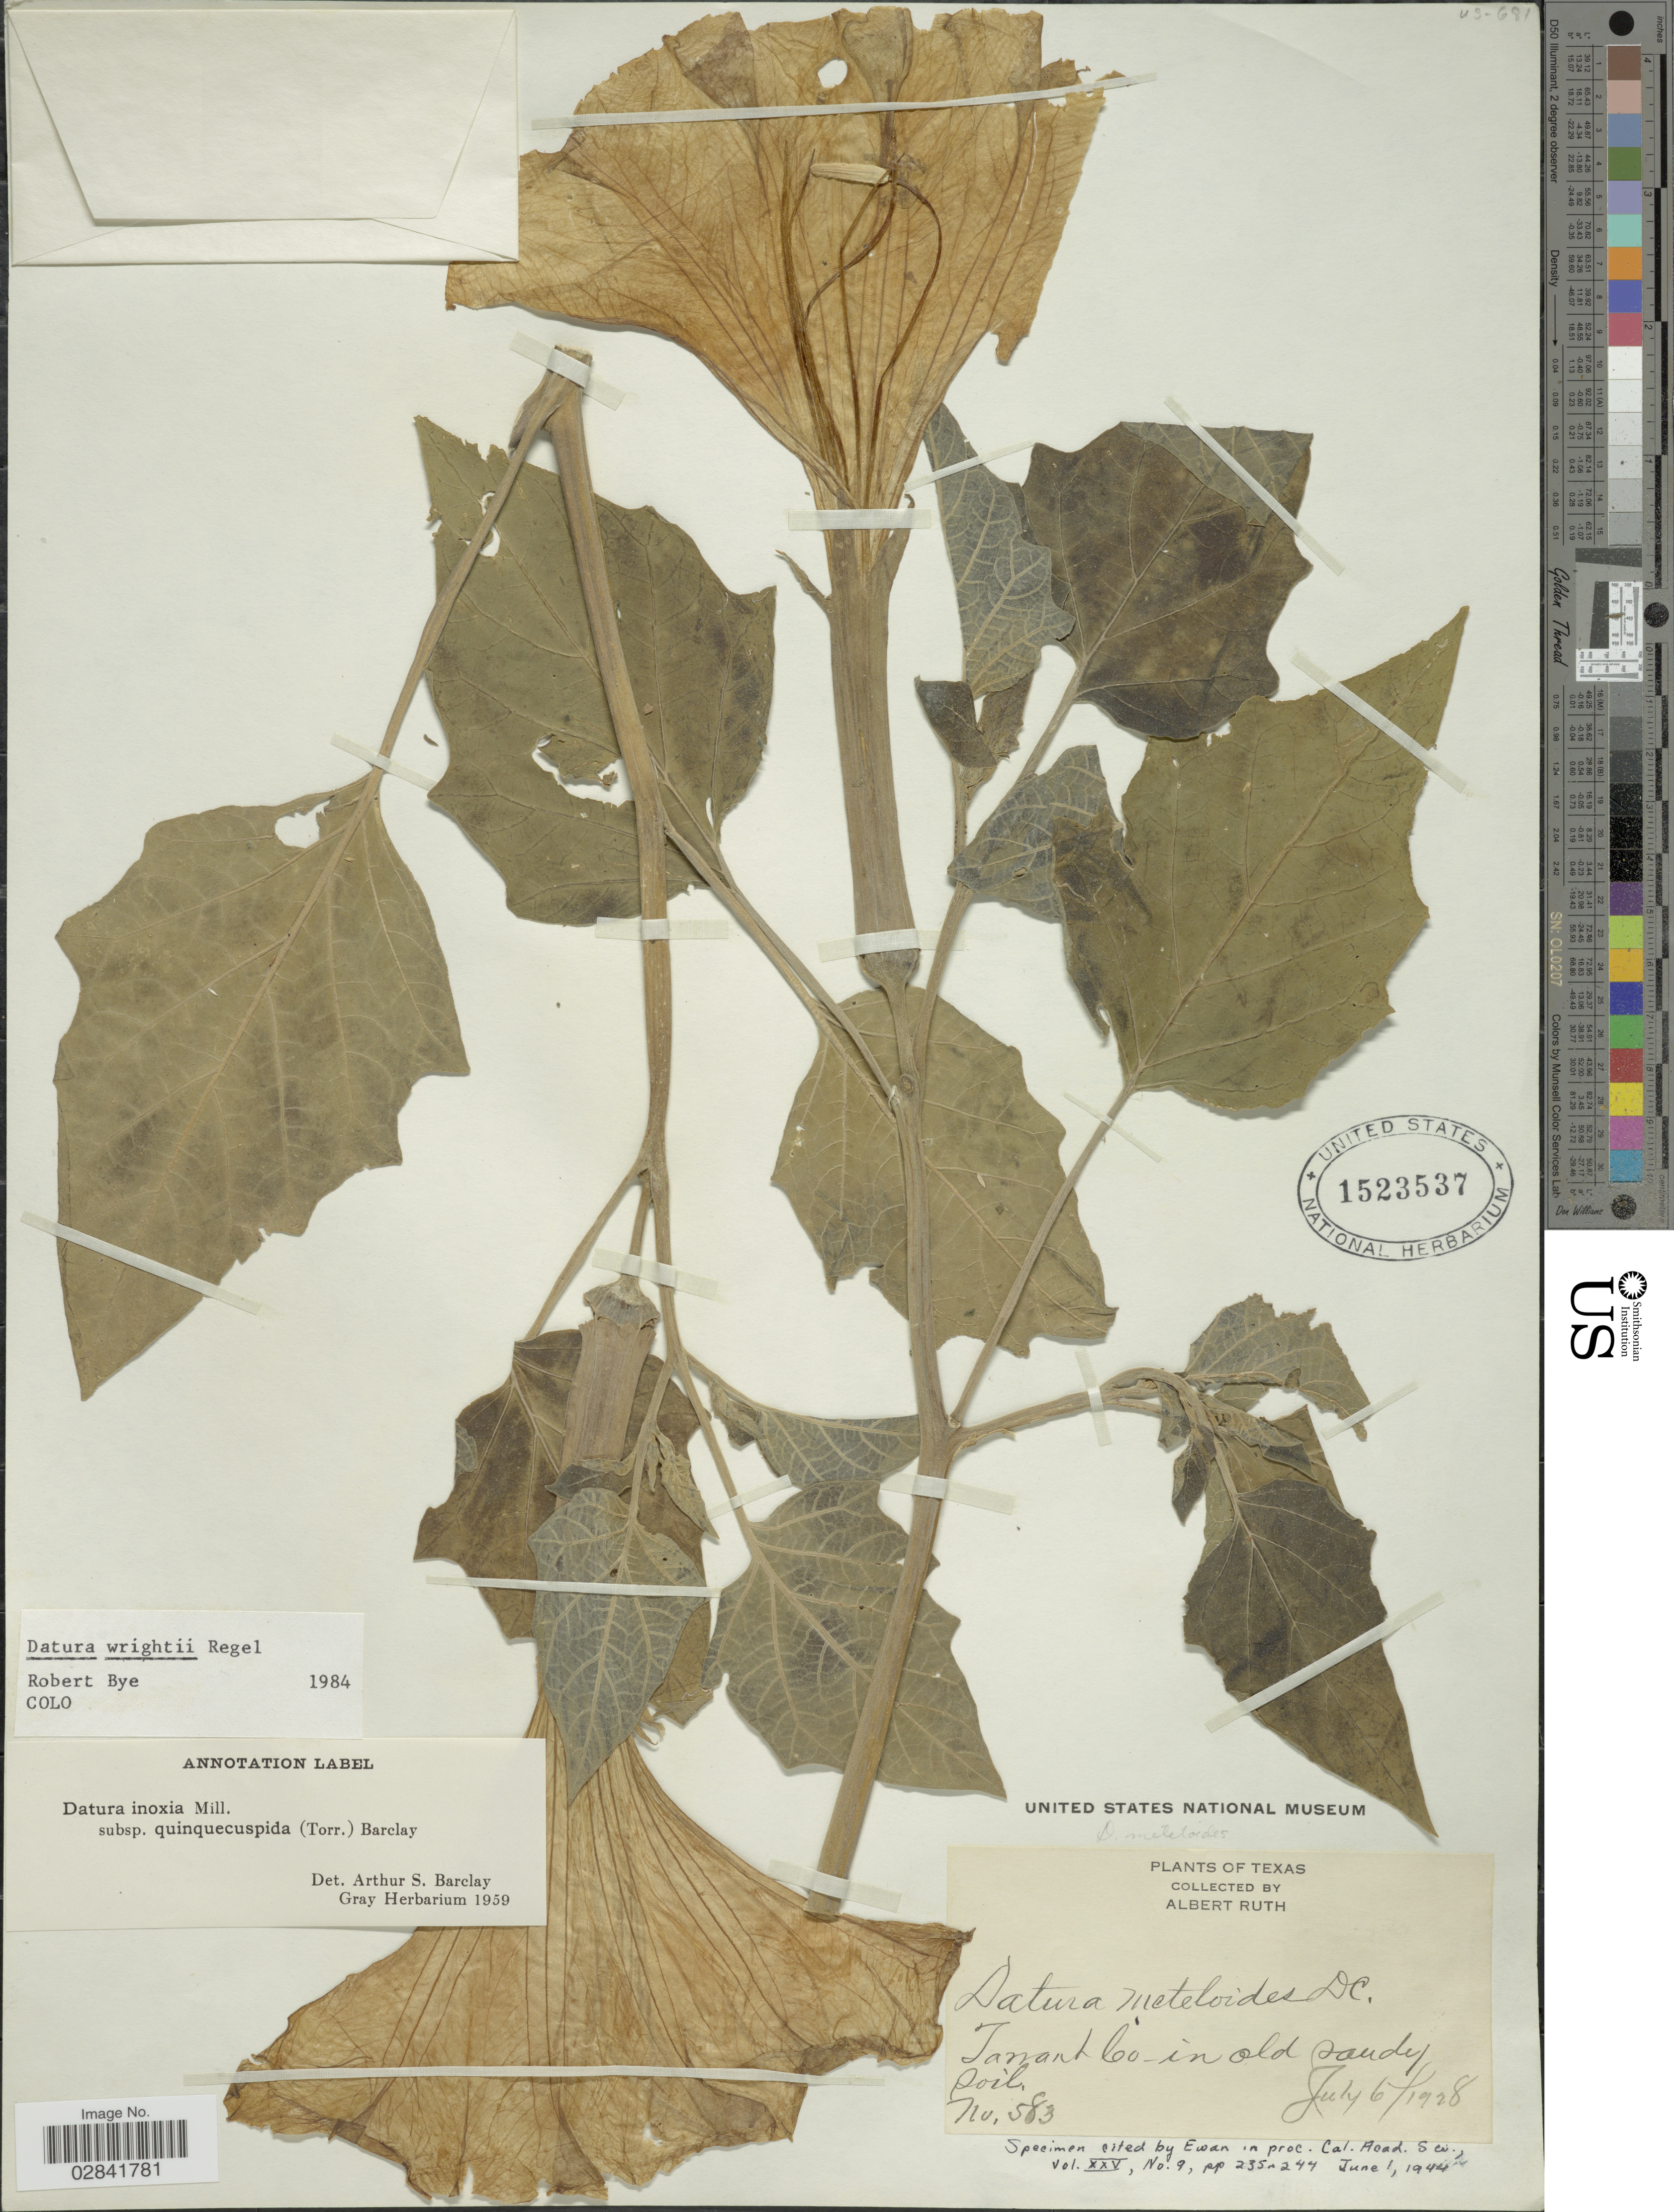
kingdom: Plantae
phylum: Tracheophyta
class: Magnoliopsida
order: Solanales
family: Solanaceae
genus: Datura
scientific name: Datura wrightii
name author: Regel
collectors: A. Ruth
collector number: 583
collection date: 1928-07-06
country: United States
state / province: Texas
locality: Tarrant Co.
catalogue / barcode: US 1523537